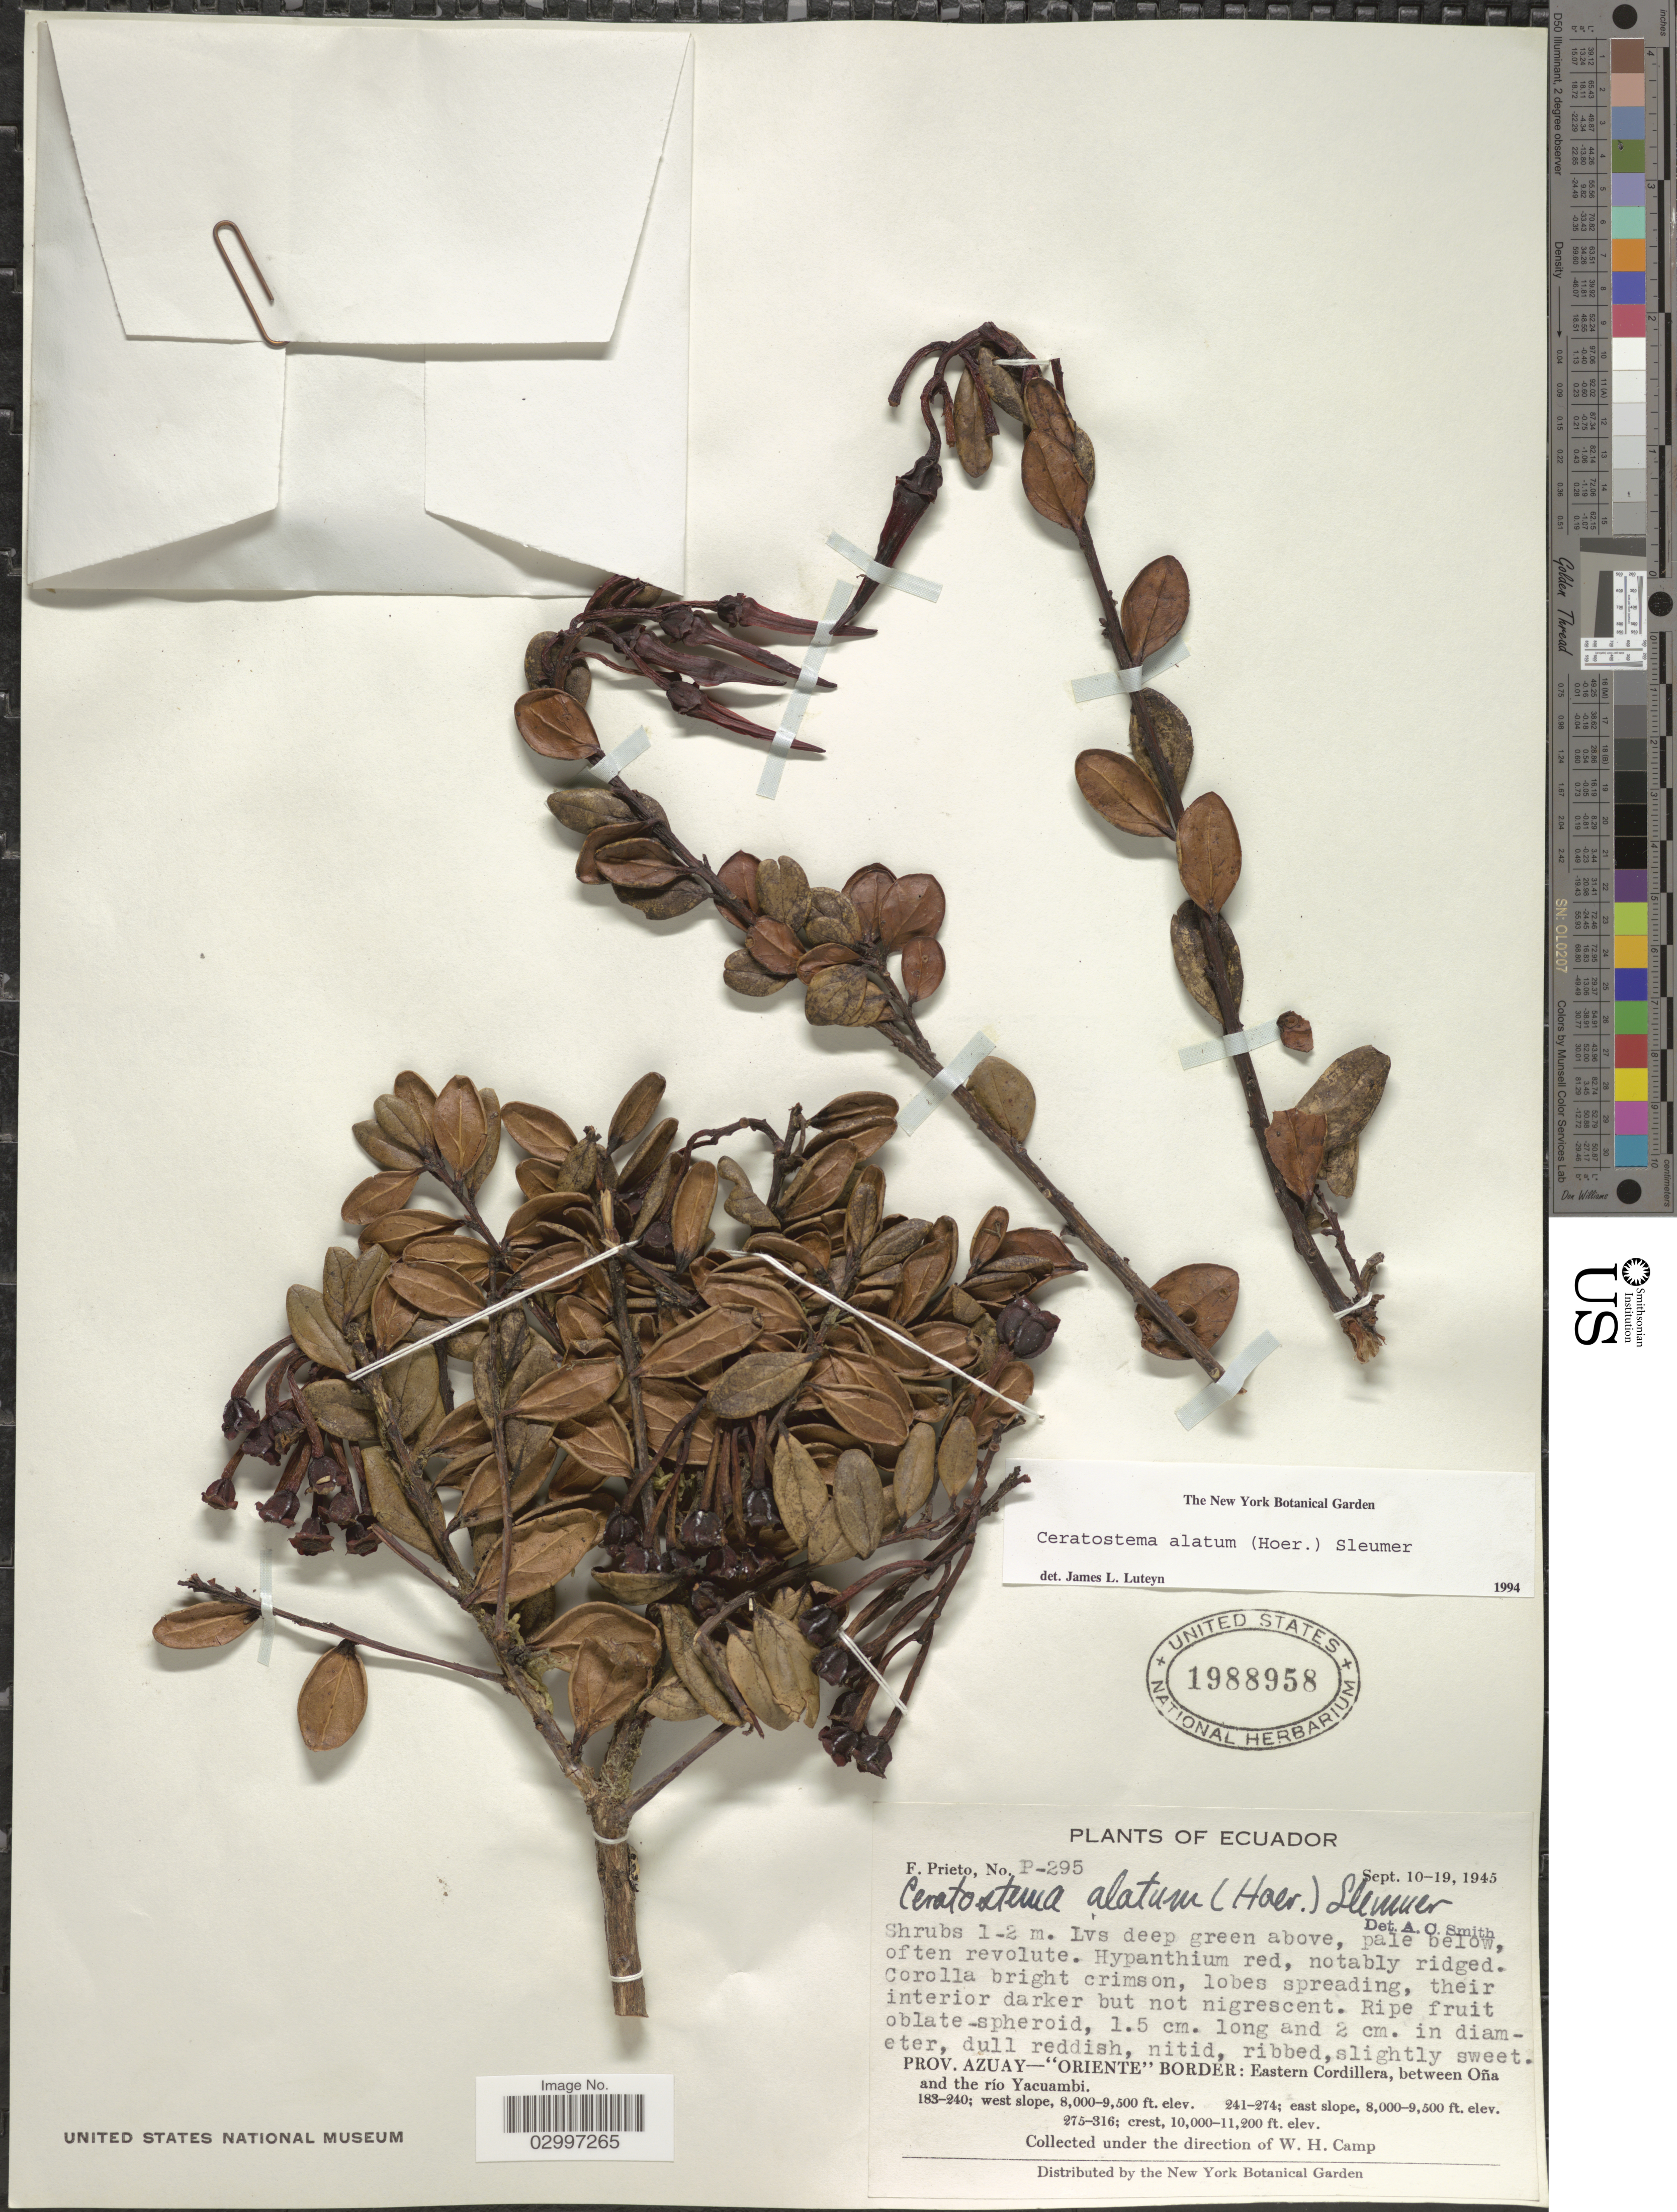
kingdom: Plantae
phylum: Tracheophyta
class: Magnoliopsida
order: Ericales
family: Ericaceae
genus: Ceratostema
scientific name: Ceratostema alatum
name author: (Hoerold) Sleumer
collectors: W. H. Camp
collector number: P-295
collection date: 1945-09-10/1945-09-19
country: Ecuador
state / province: Azuay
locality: Oriente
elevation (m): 3048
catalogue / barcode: US 1988958